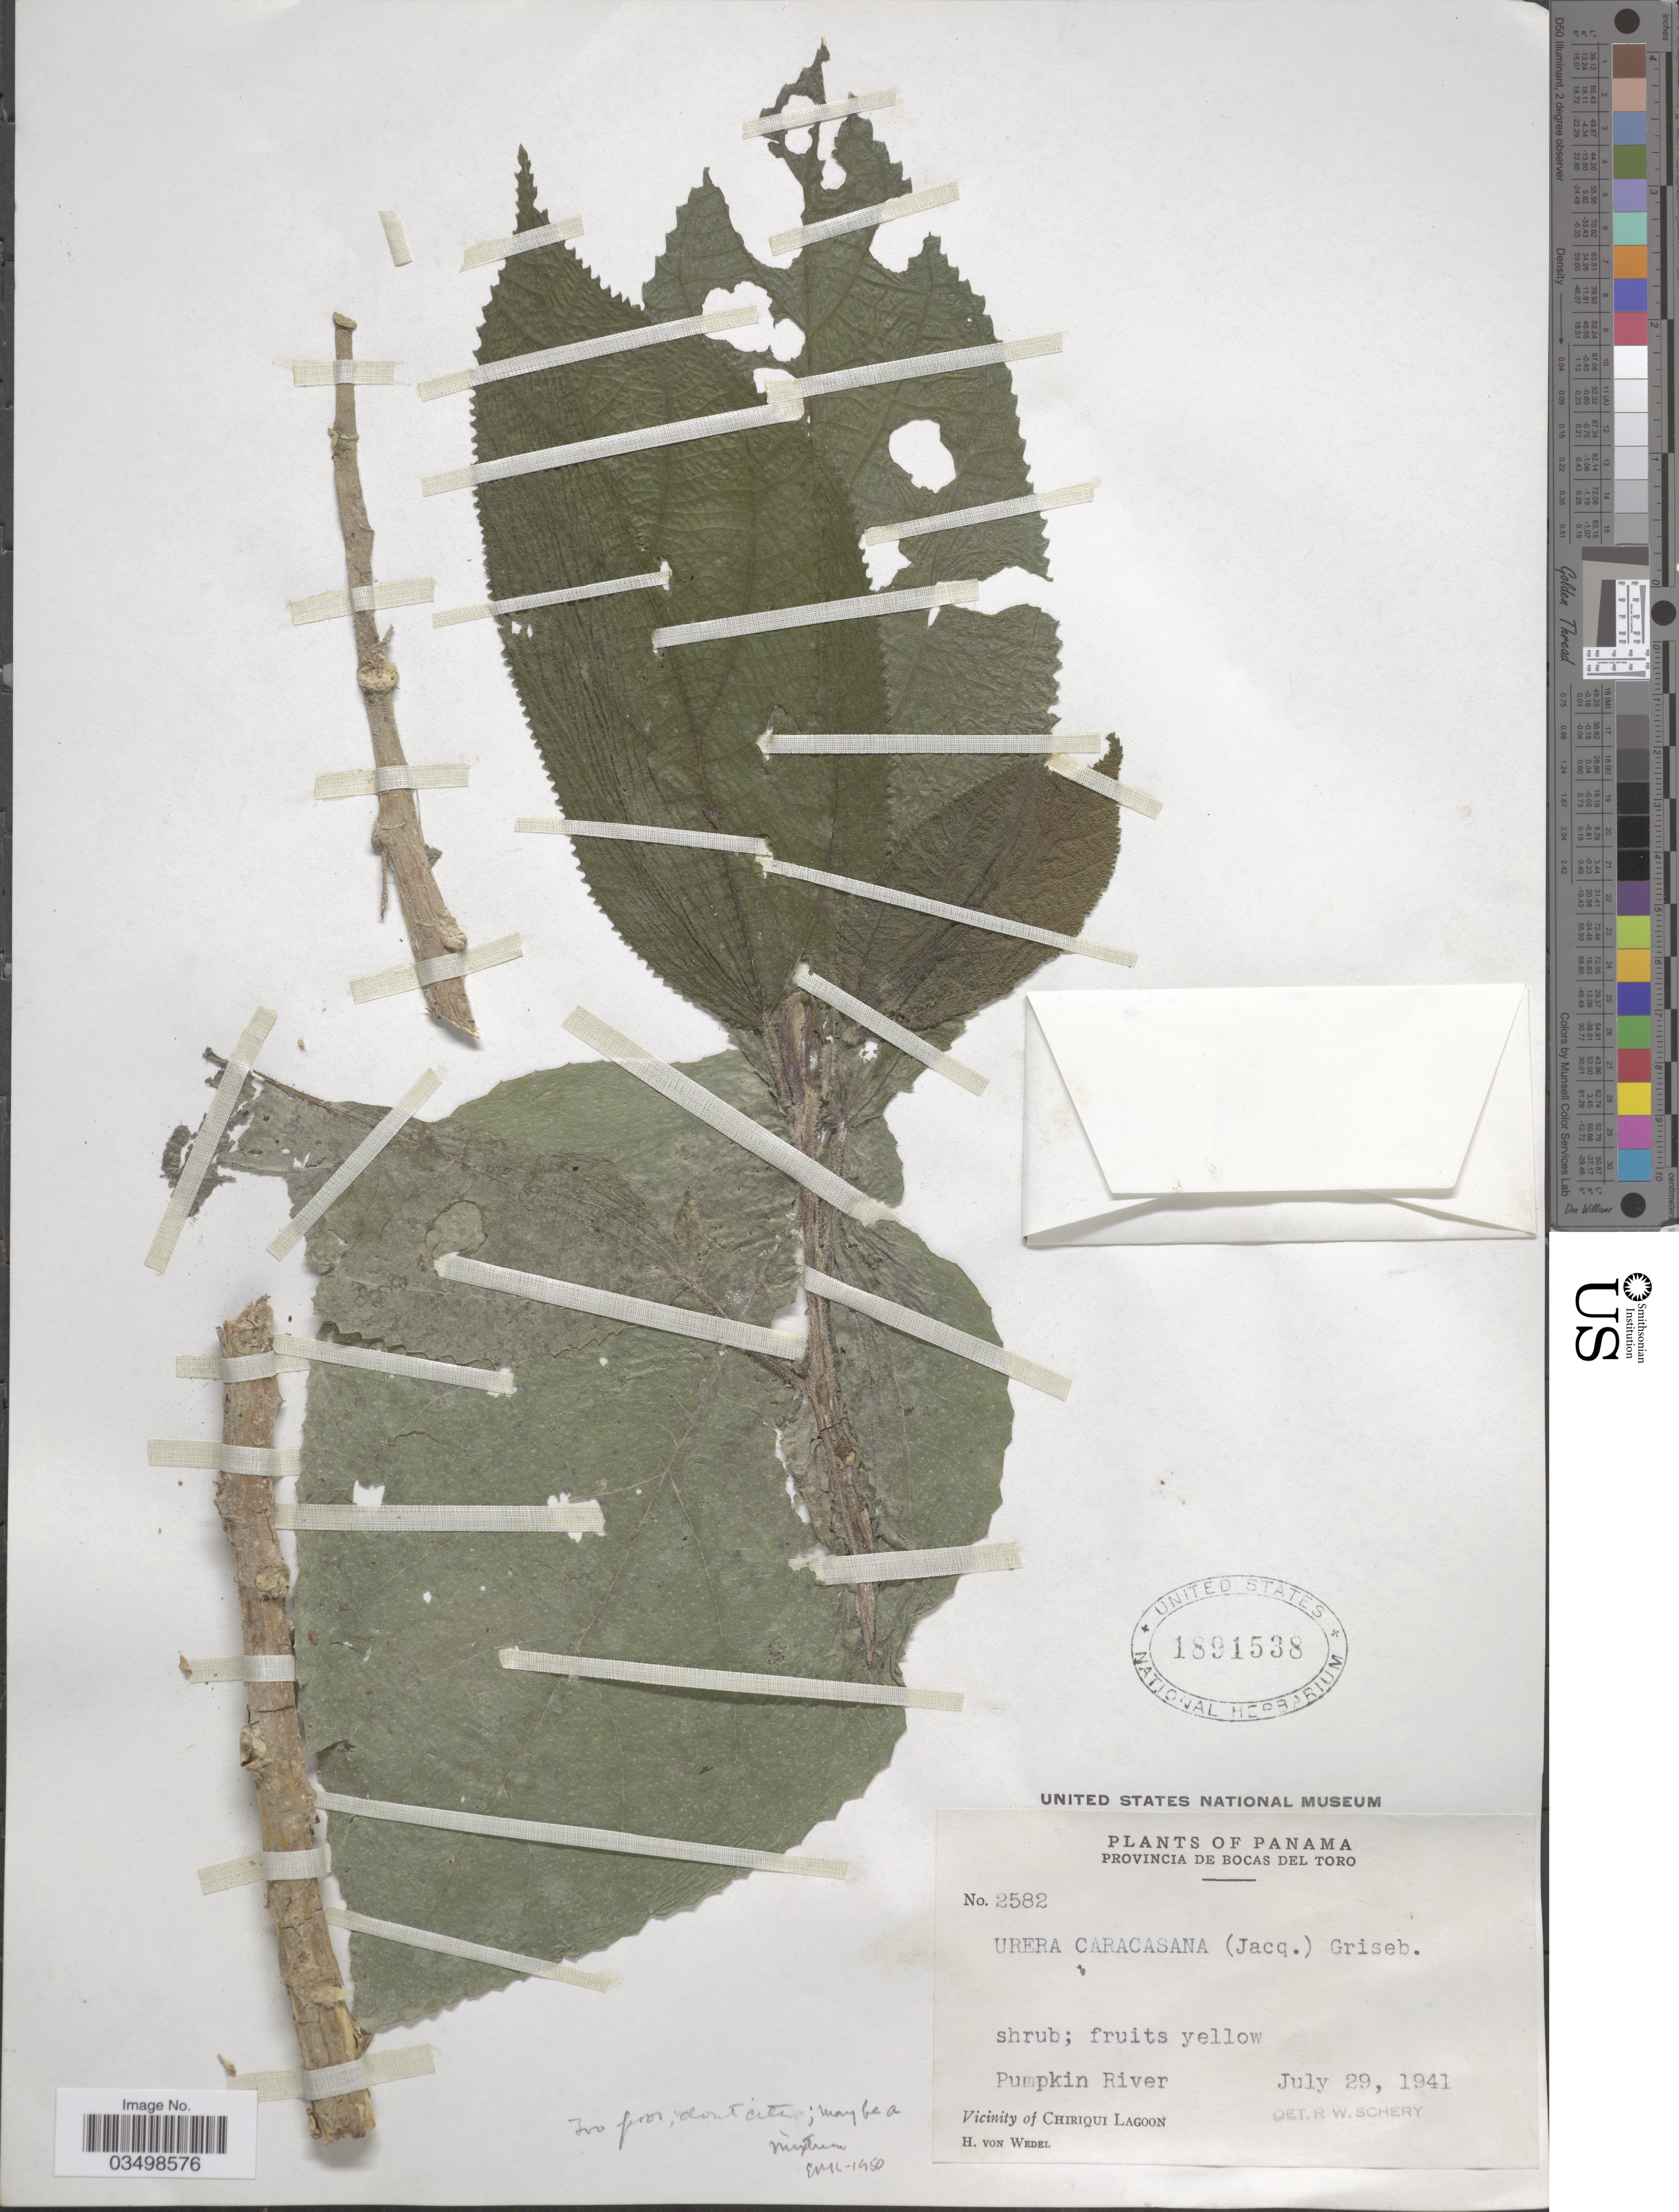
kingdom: Plantae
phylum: Tracheophyta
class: Magnoliopsida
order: Rosales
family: Urticaceae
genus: Urera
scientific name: Urera caracasana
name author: (Jacq.) Gaudich. ex Griseb.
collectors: H. von Wedel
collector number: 2582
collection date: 1941-07-29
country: Panama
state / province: Bocas del Toro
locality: Pumpkin River. Vicinity of Chiriqui Lagoon.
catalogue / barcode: US 1891538